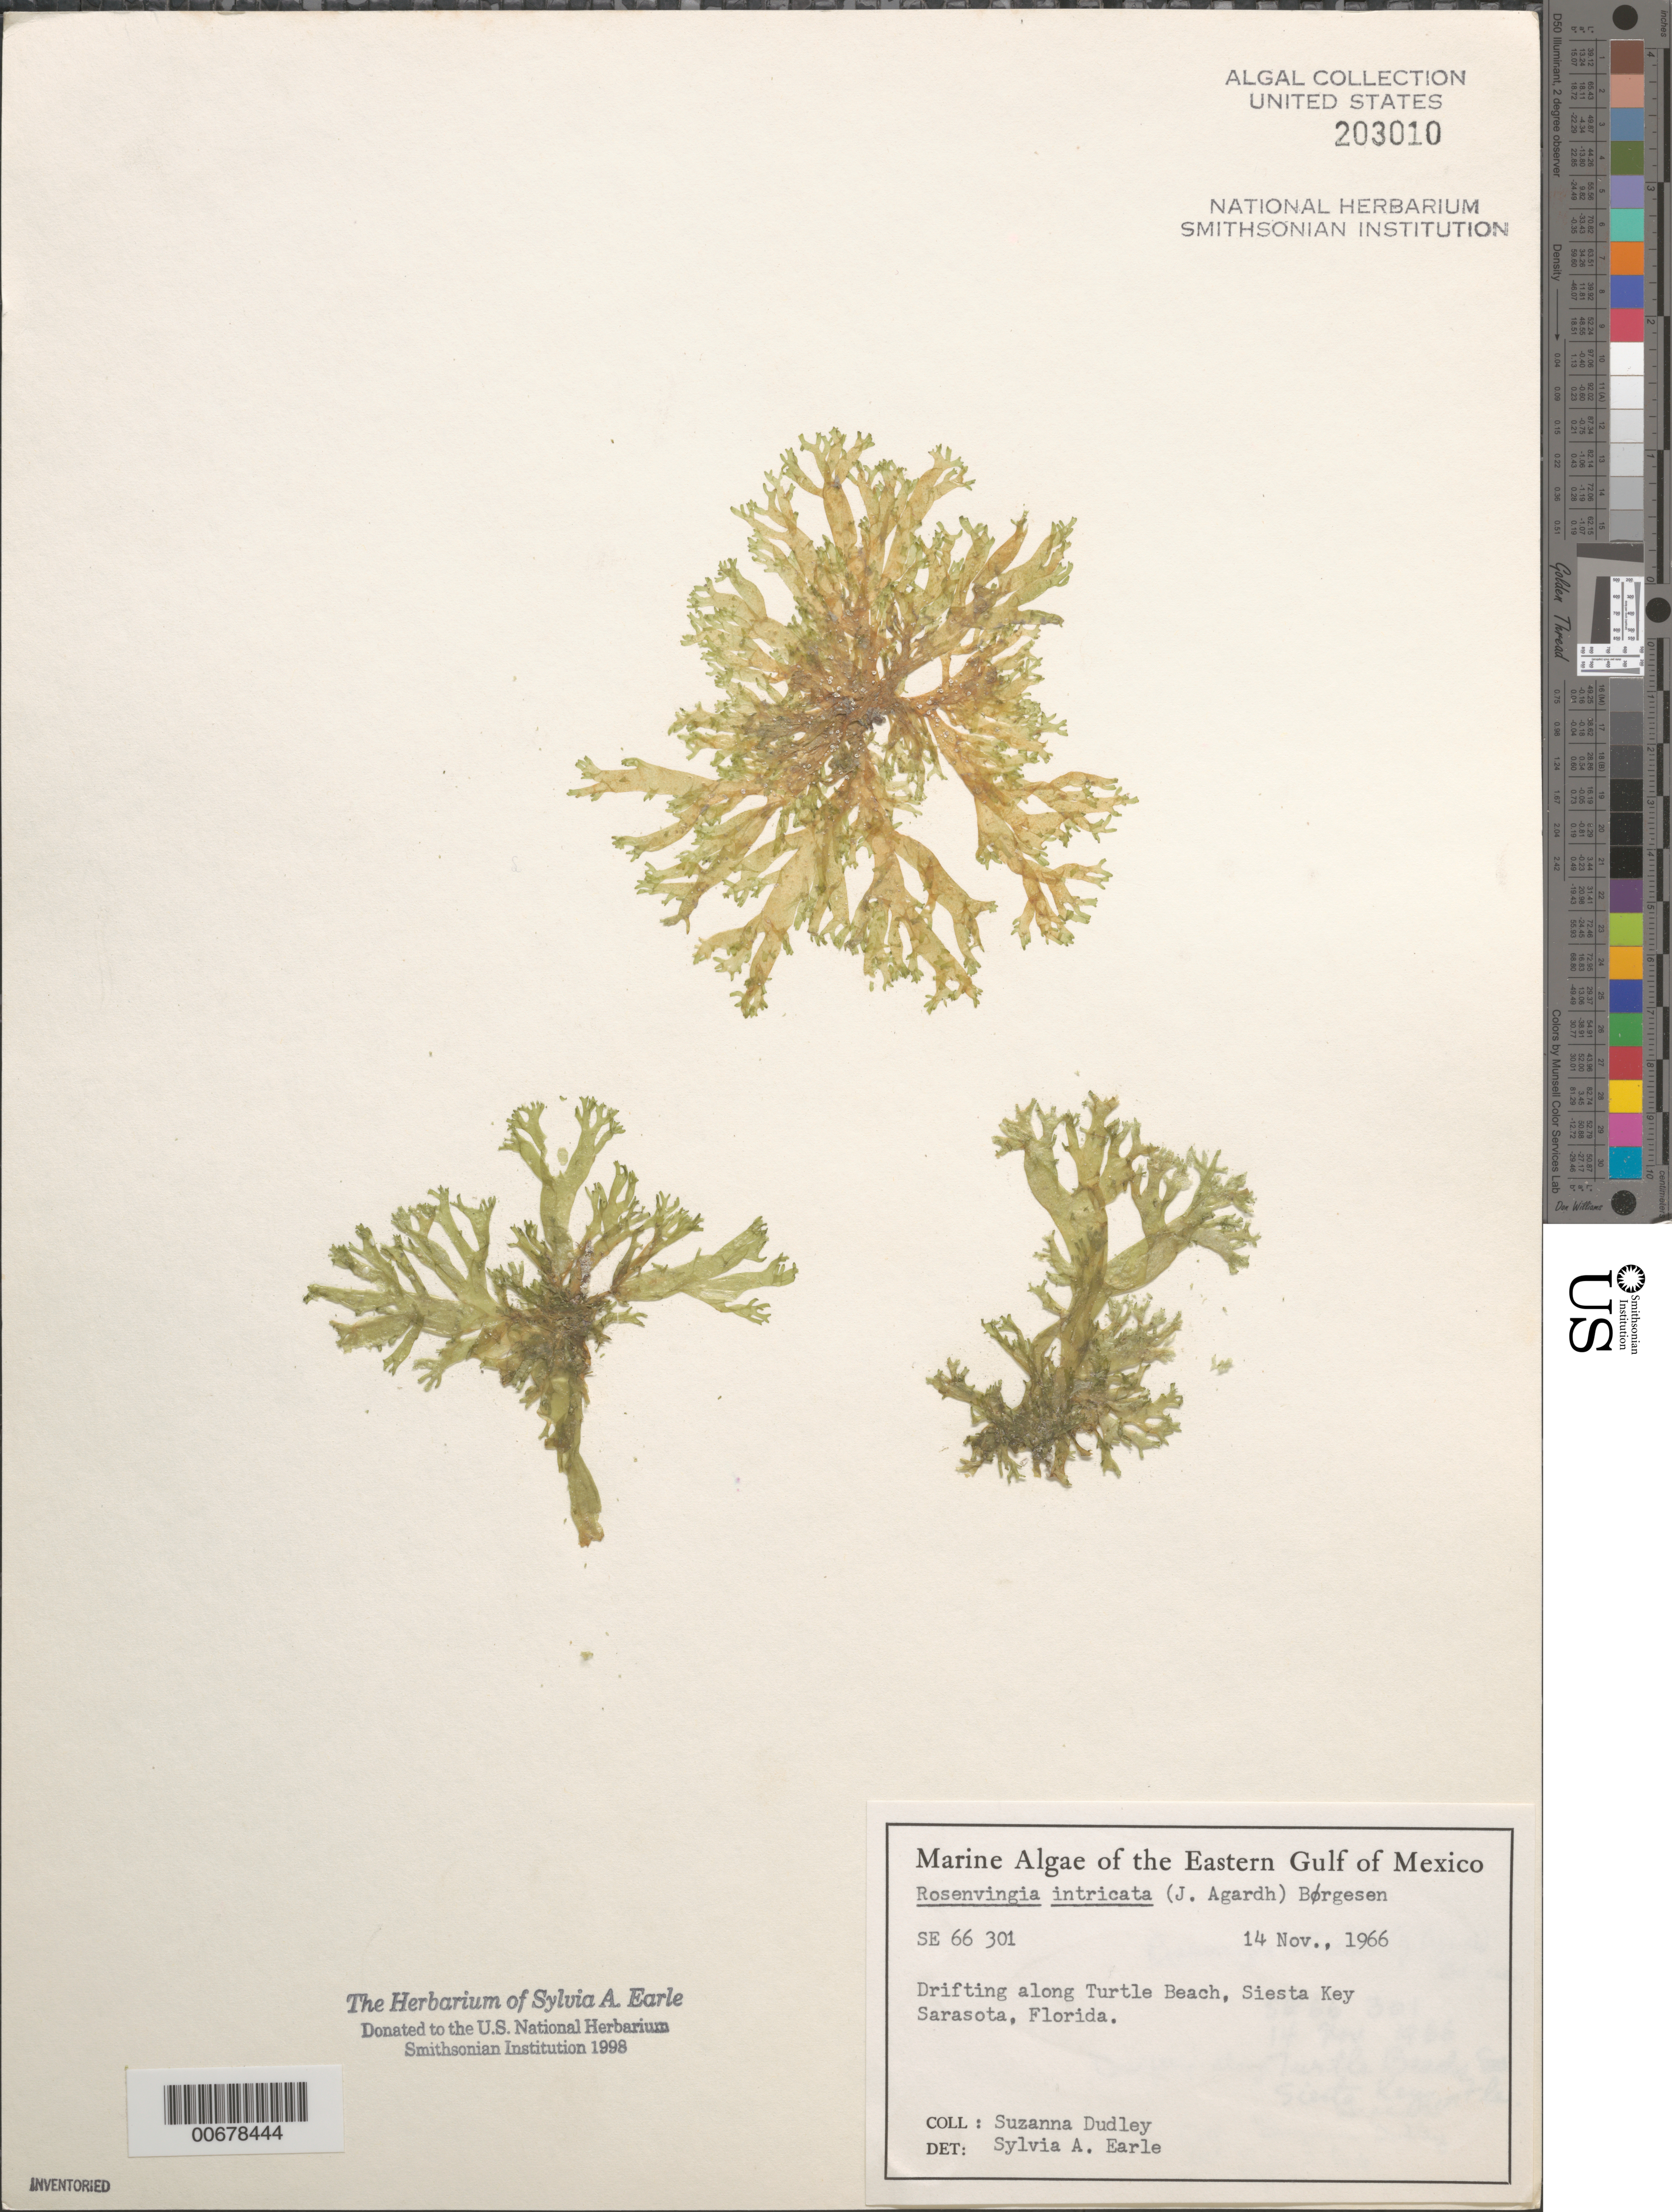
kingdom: Chromista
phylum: Ochrophyta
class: Phaeophyceae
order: Scytosiphonales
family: Scytosiphonaceae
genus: Rosenvingea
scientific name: Rosenvingea endiviifolia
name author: (Martius) M.J. Wynne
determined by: Algae name updating Project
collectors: S. Dudley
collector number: SE 66301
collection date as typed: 14 Nov 1966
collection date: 1966-11-14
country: United States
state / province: Florida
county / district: Sarasota County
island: Siesta Key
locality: Turtle Beach, Sarasota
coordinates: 27 13'N, 82 31'W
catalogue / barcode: US 203010